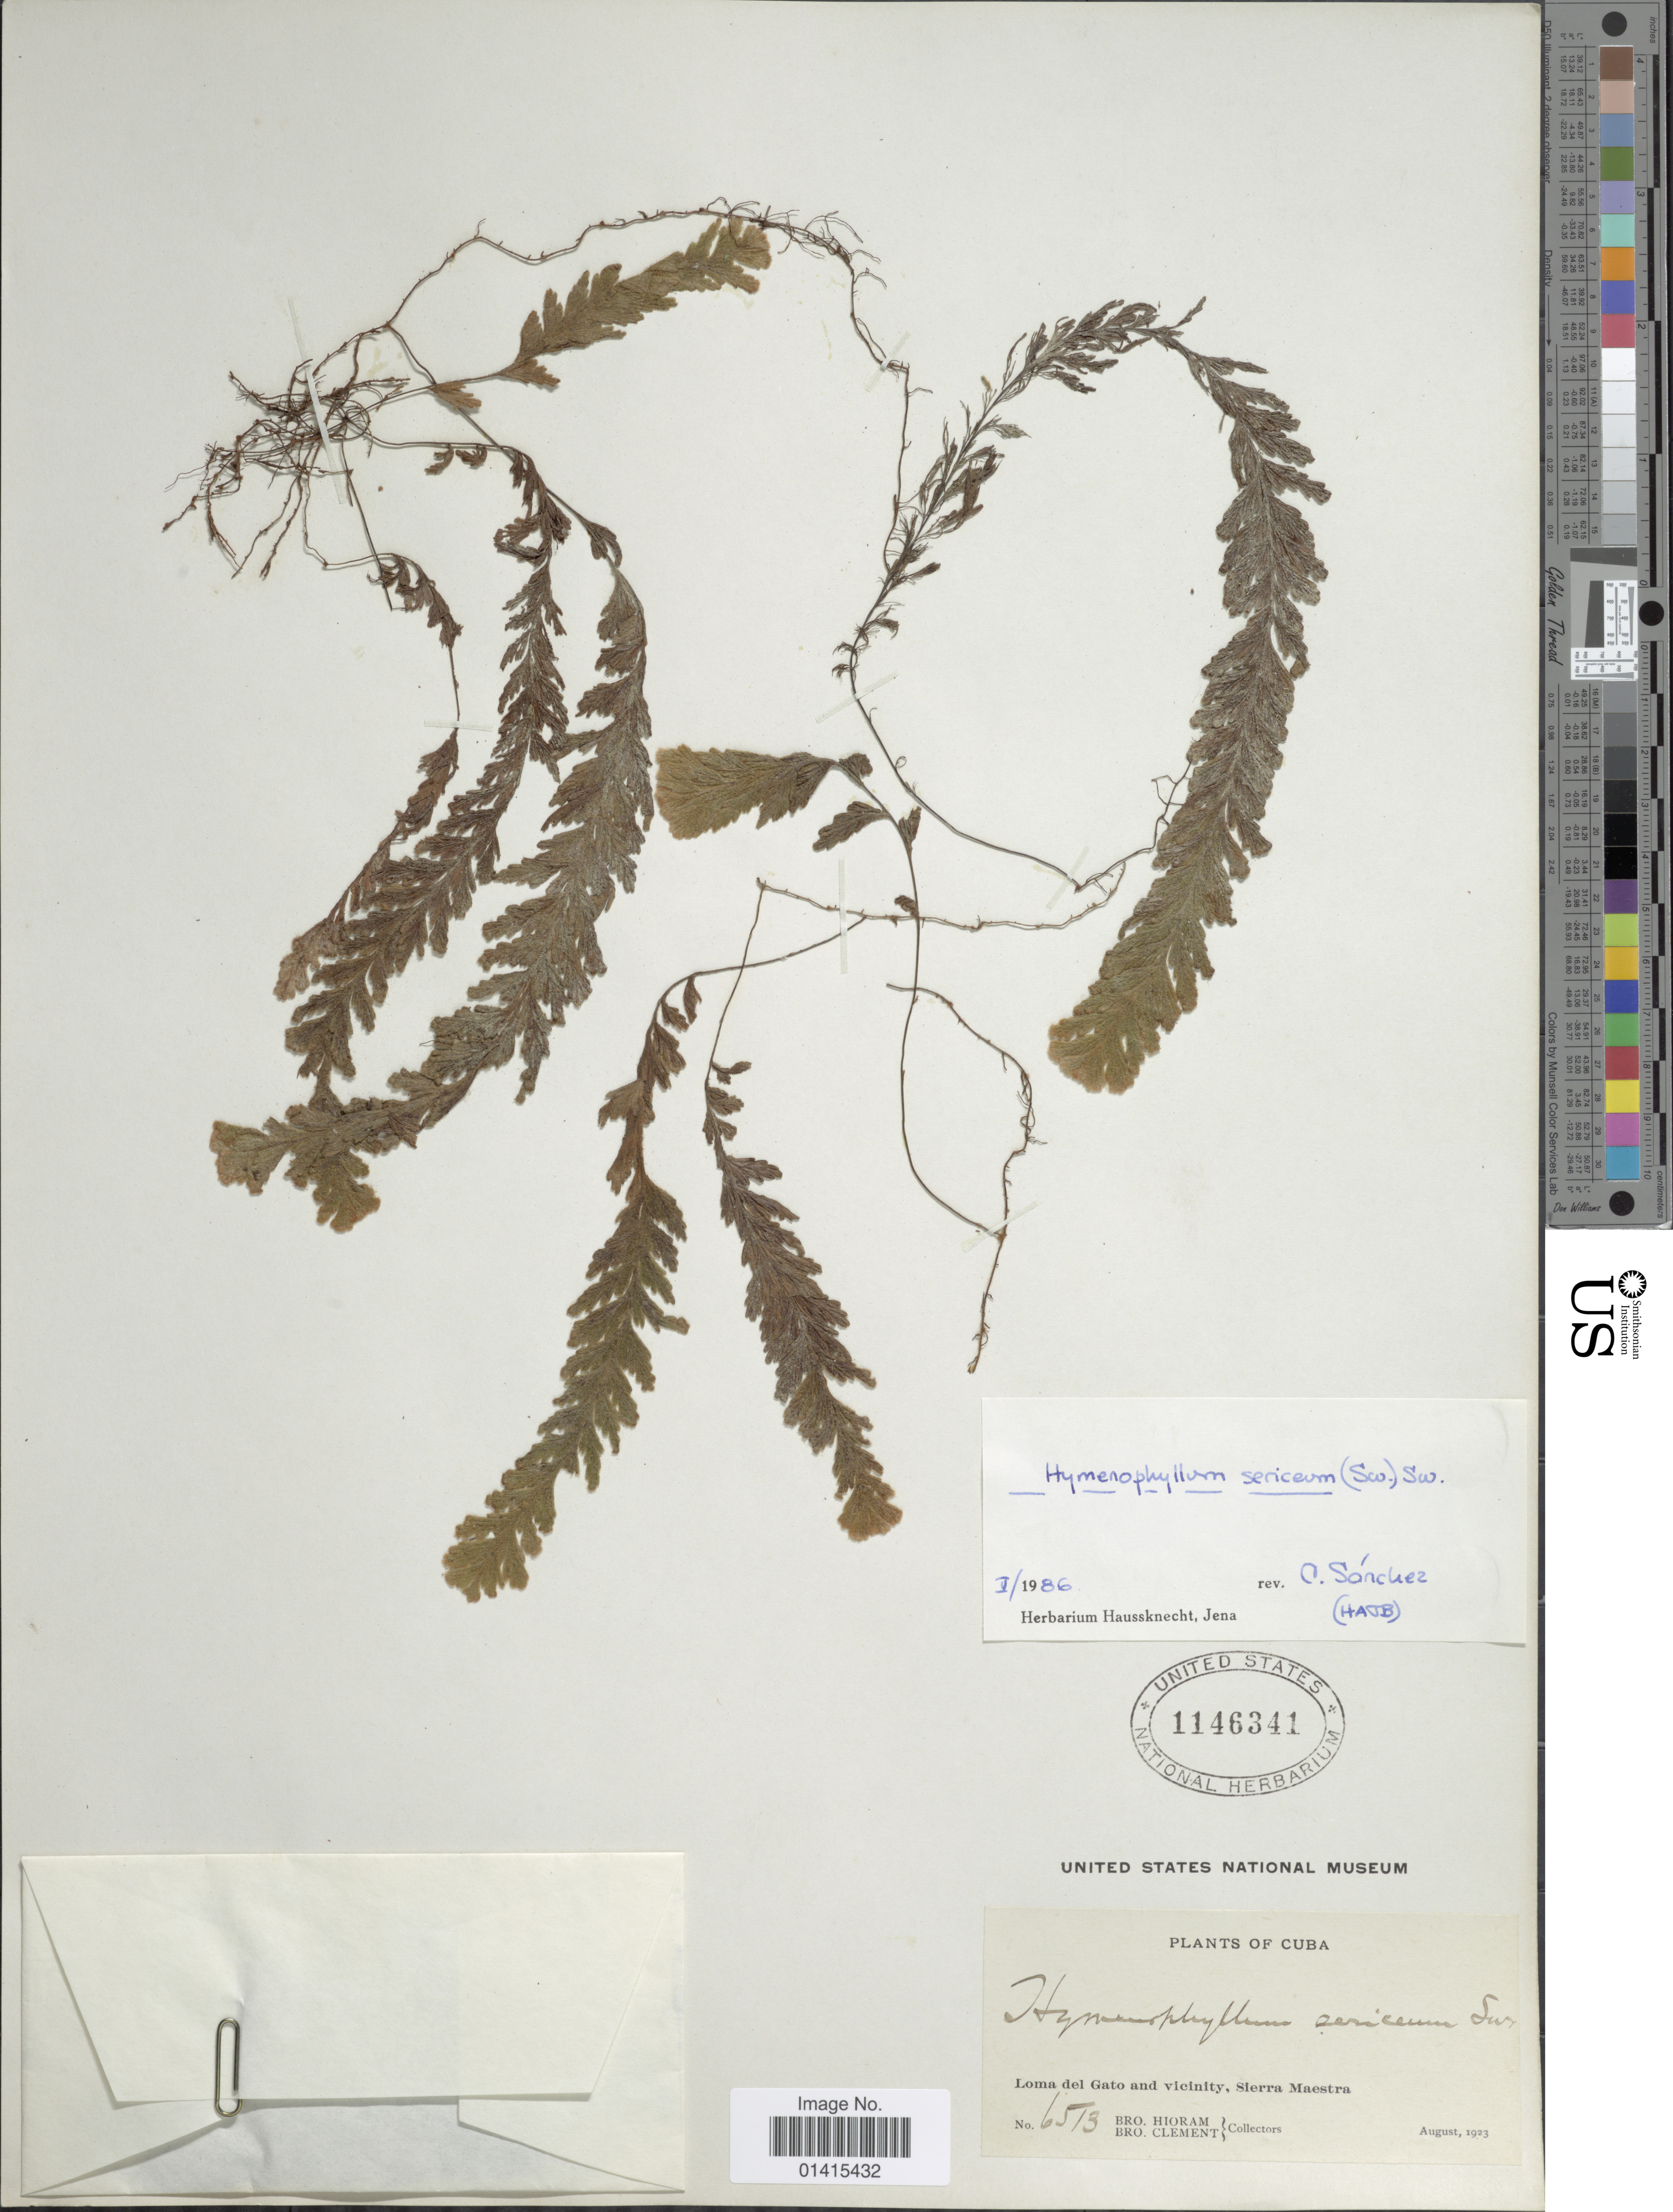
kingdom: Plantae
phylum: Tracheophyta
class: Polypodiopsida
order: Hymenophyllales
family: Hymenophyllaceae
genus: Hymenophyllum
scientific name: Hymenophyllum sericeum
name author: Sw. in Schrad.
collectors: Bro. Hioram & B. Clement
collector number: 6513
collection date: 1923-08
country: Cuba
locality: Loma del Gato and vicinity, Sierra Maestra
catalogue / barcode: US 1146341